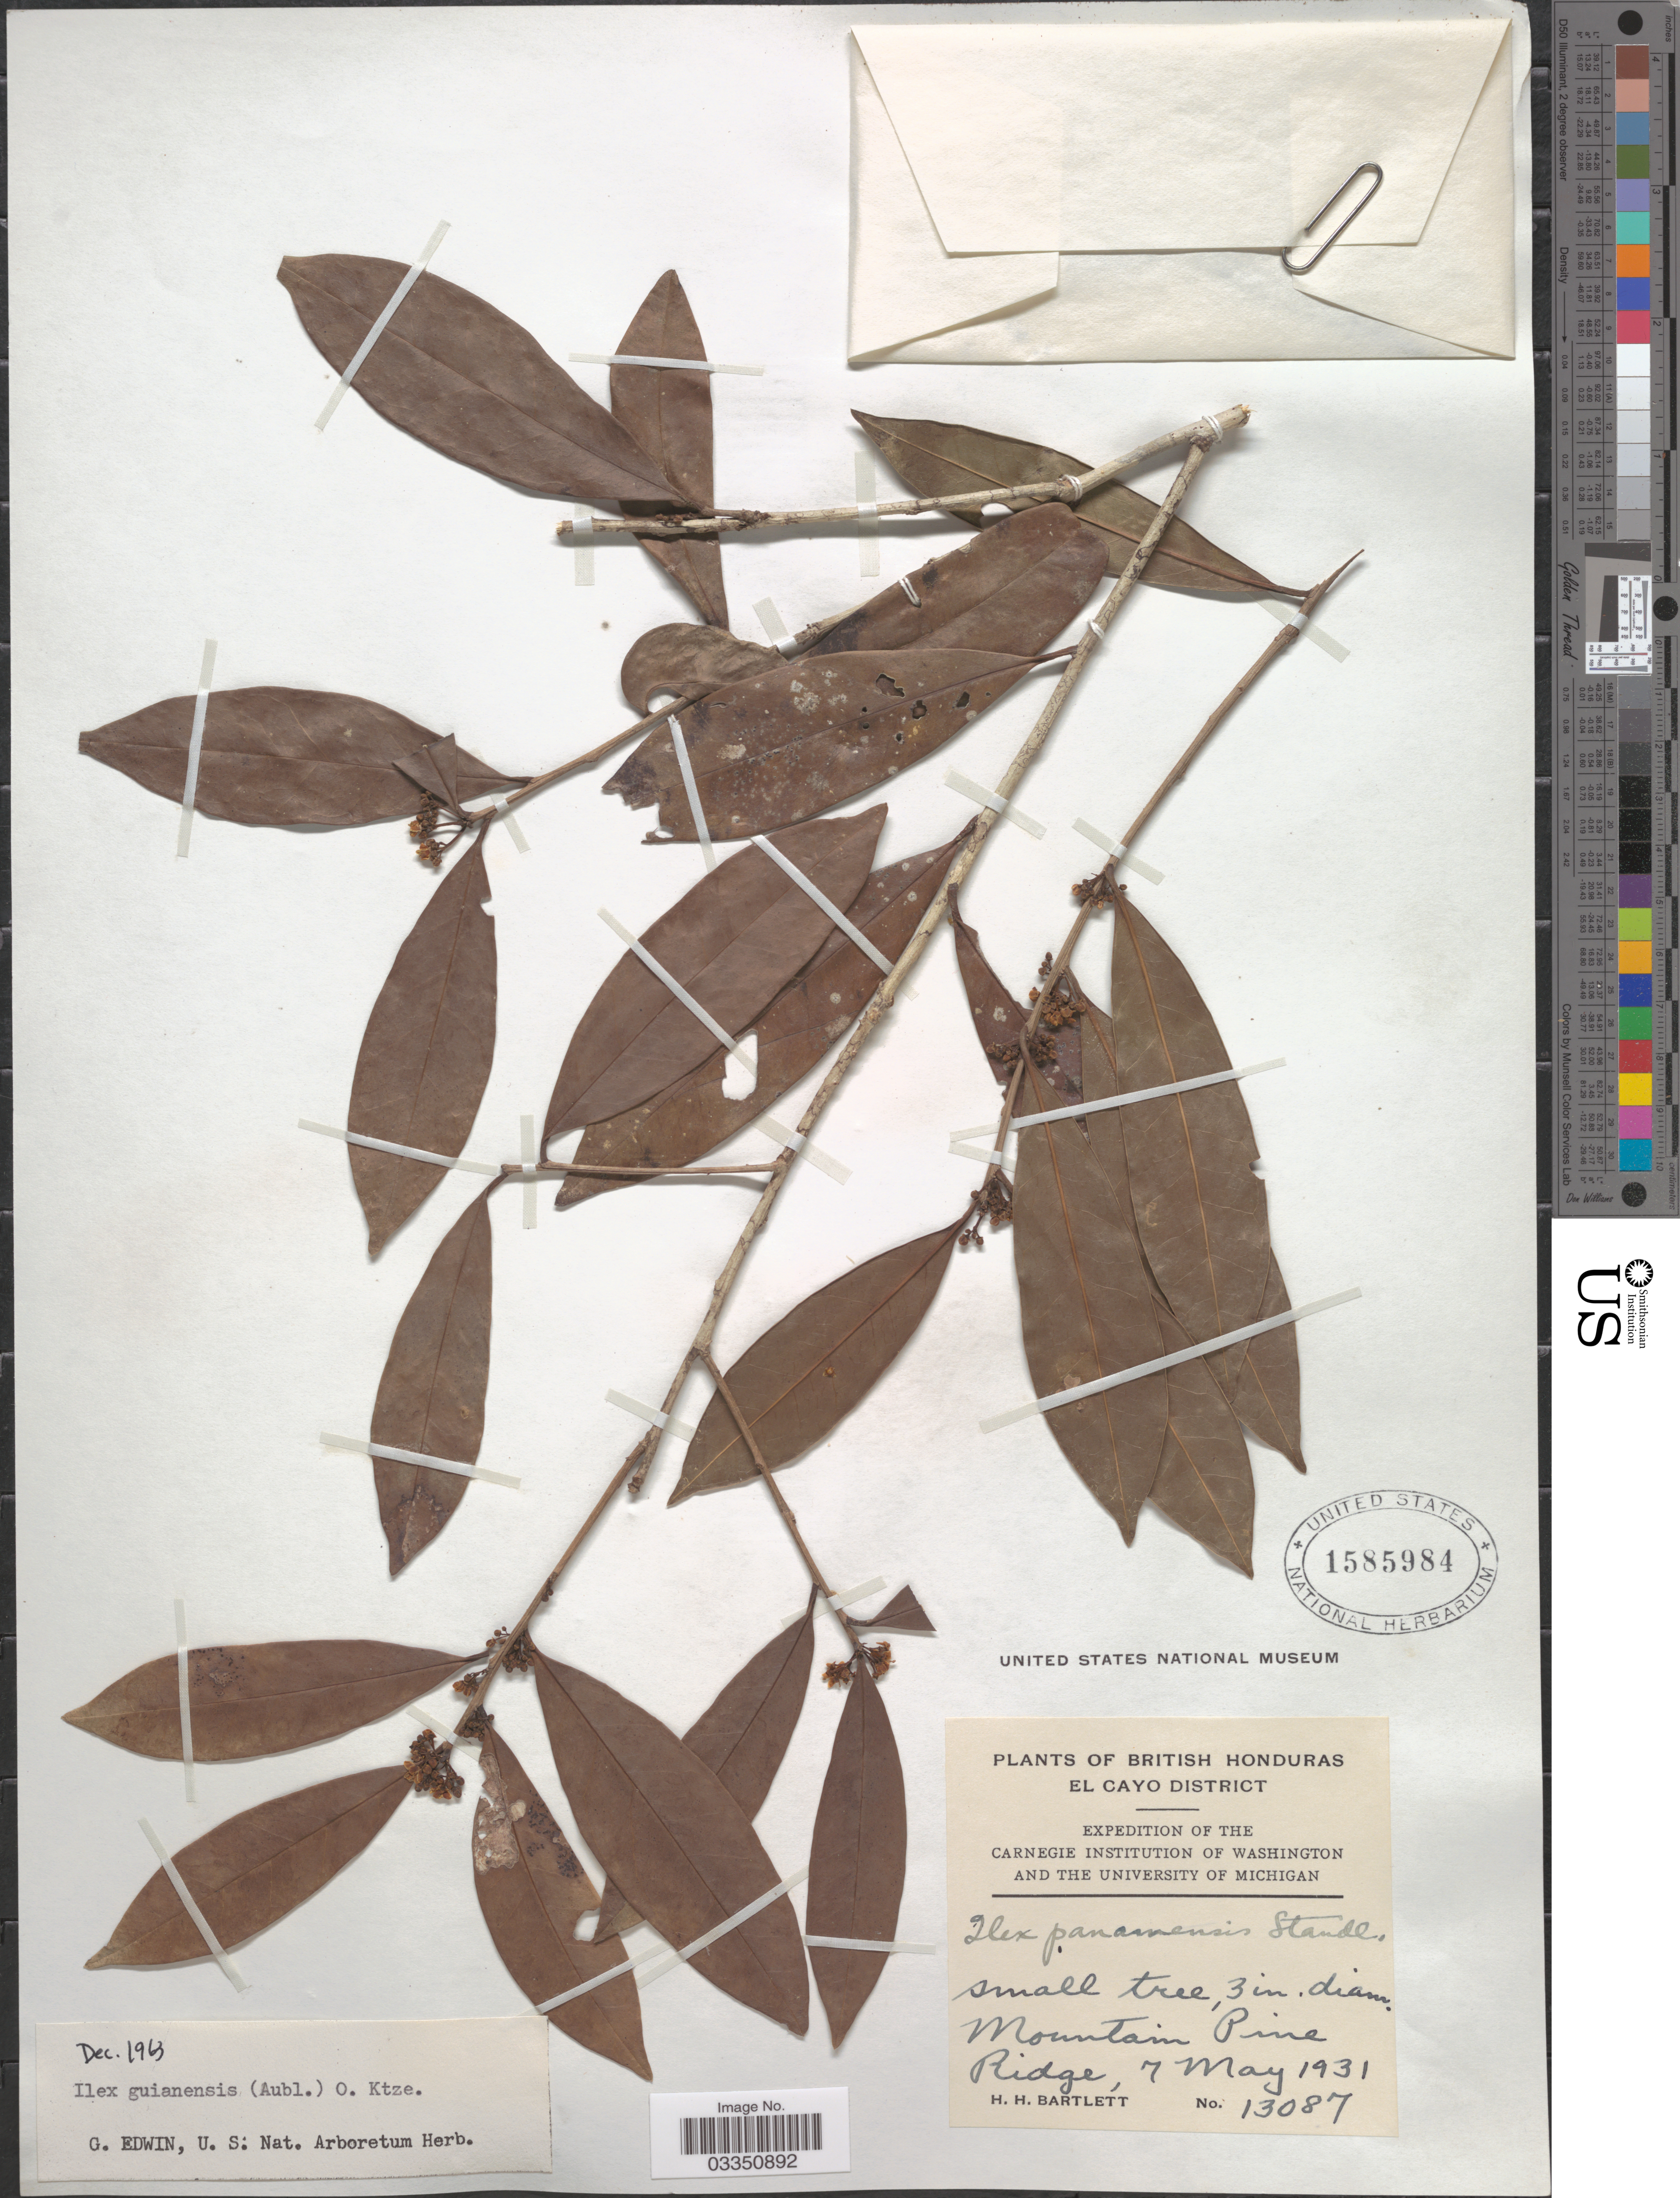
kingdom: Plantae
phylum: Tracheophyta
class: Magnoliopsida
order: Aquifoliales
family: Aquifoliaceae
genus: Ilex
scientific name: Ilex guianensis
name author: (Aubl.) Kuntze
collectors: H. H. Bartlett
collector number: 13087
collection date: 1931-05-07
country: Belize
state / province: Cayo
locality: British Honduras, El Cayo District, Mountain Pine Ridge.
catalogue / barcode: US 1585984